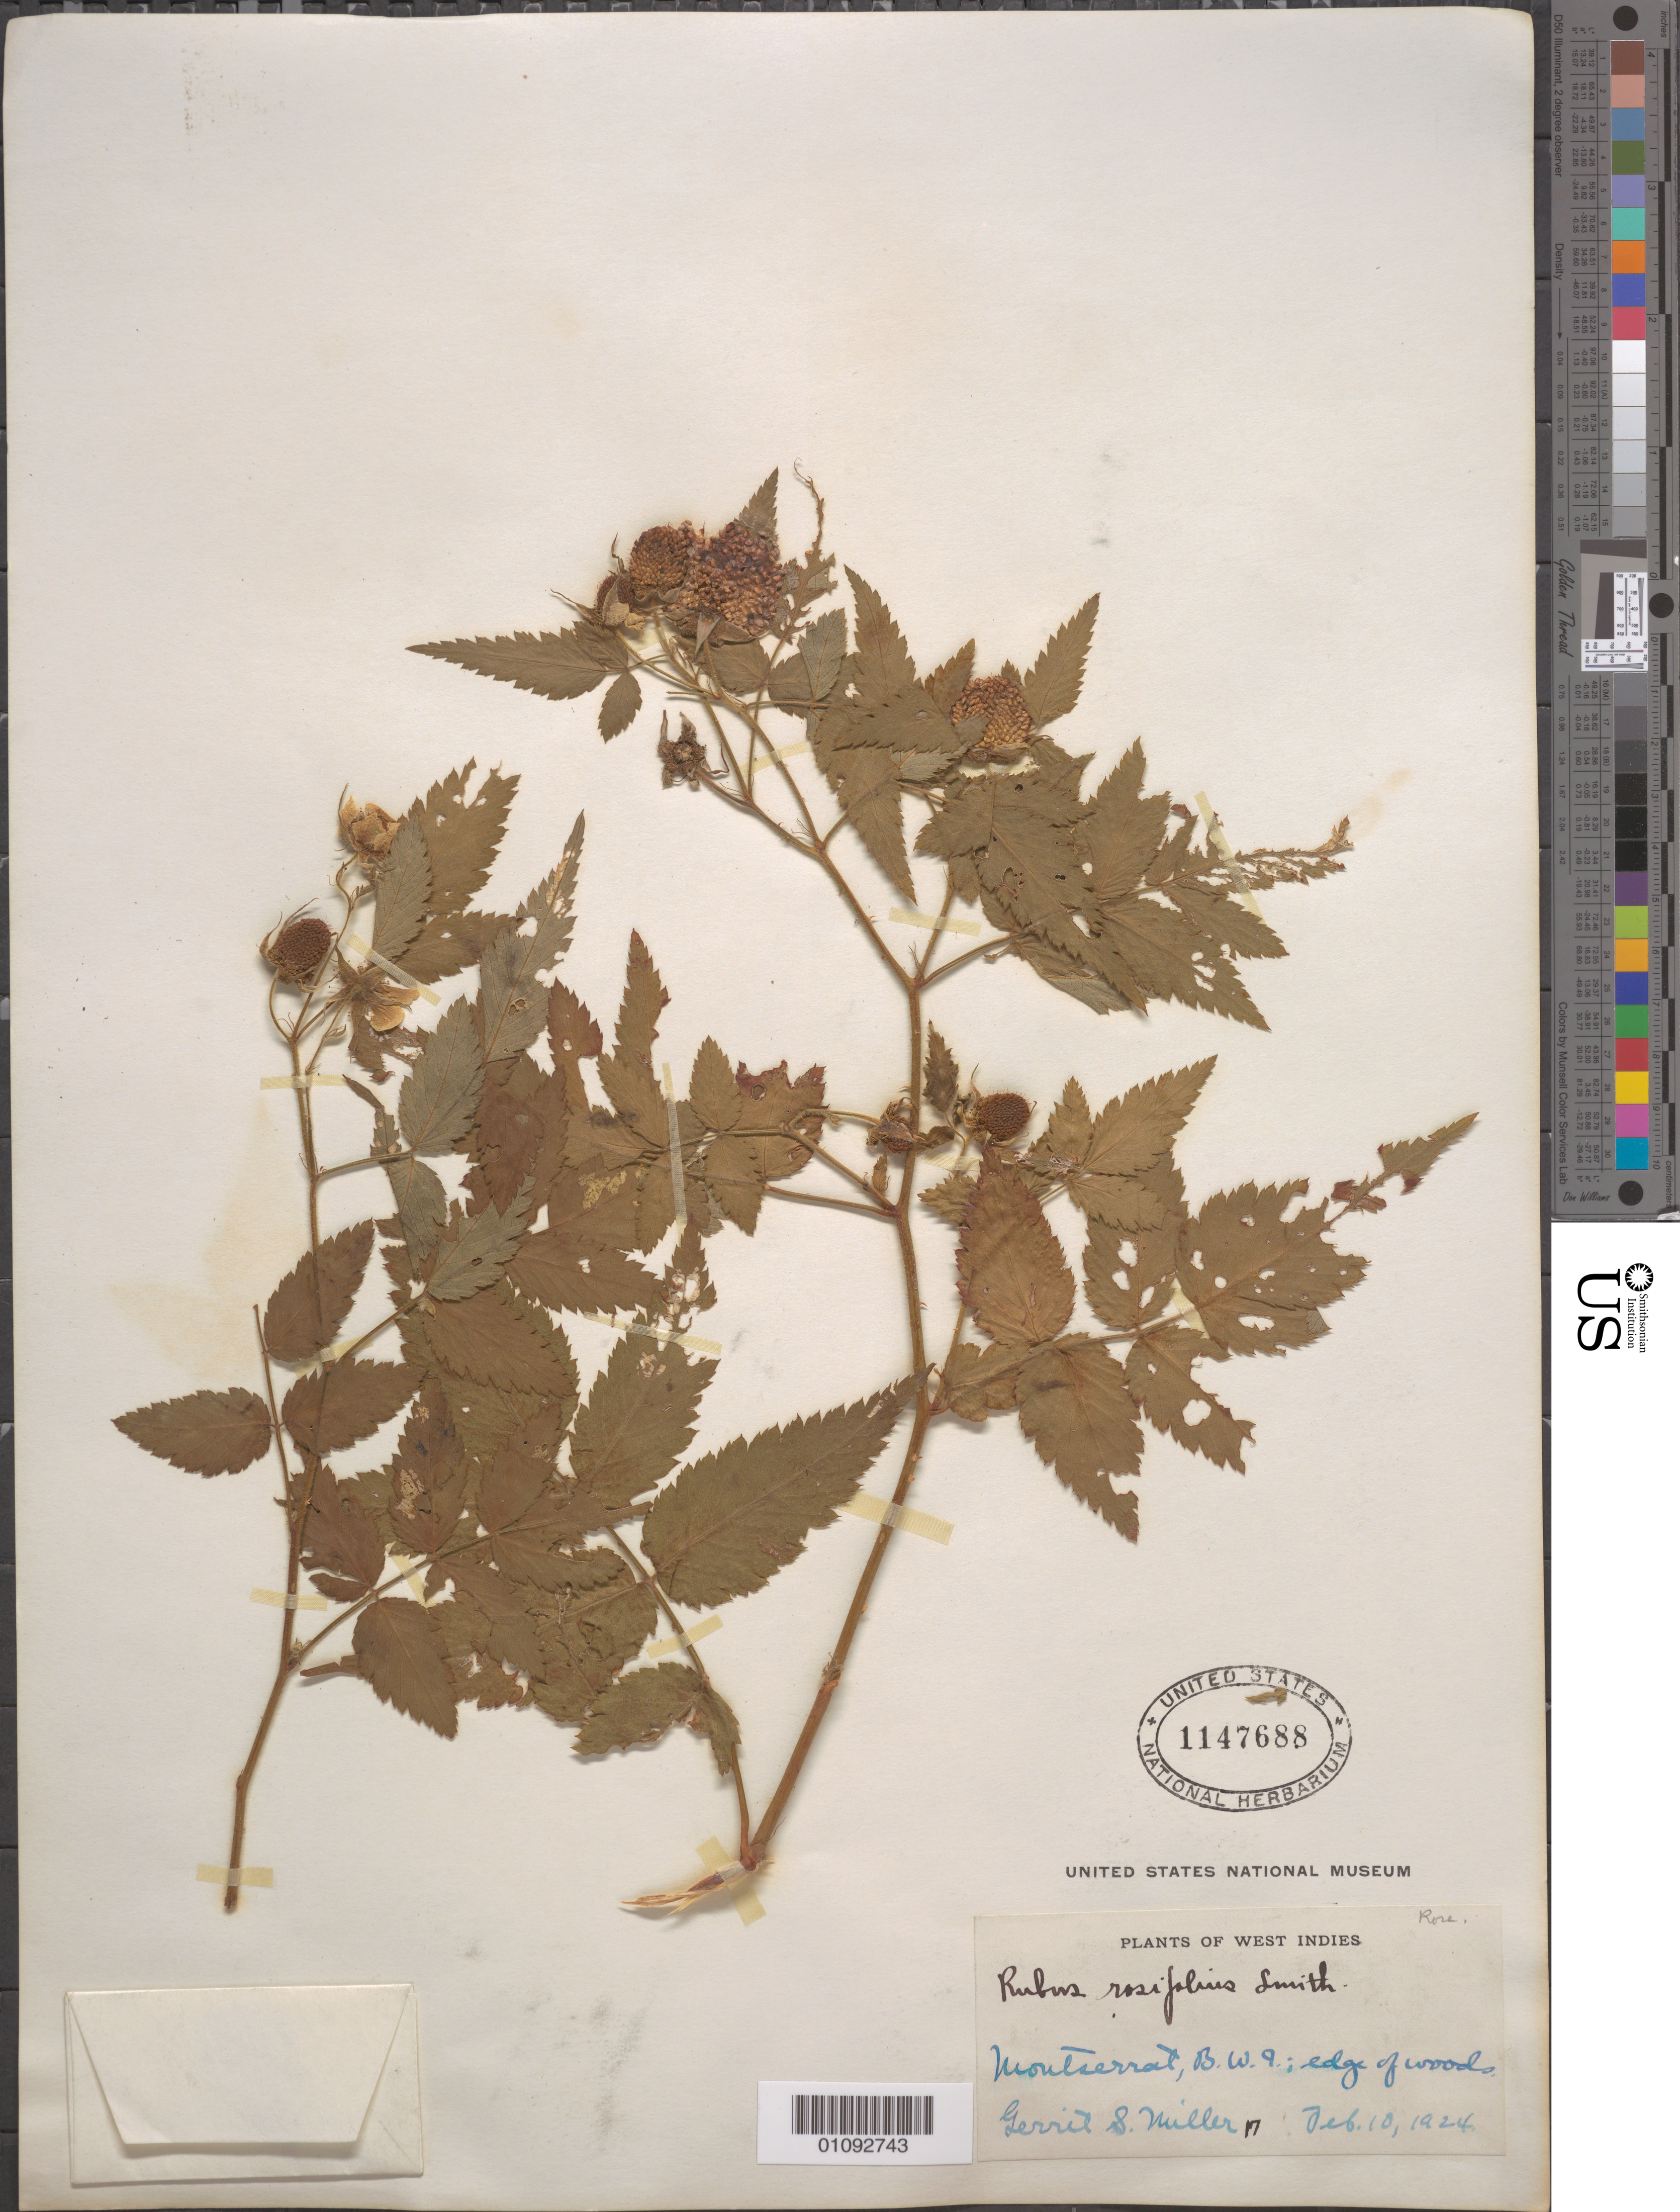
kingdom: Plantae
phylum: Tracheophyta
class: Magnoliopsida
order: Rosales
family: Rosaceae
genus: Rubus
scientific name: Rubus rosifolius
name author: Sm.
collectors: G. S. Miller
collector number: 17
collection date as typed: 10 Feb 1924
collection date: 1924-02-10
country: Montserrat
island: Montserrat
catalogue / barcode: US 1147688